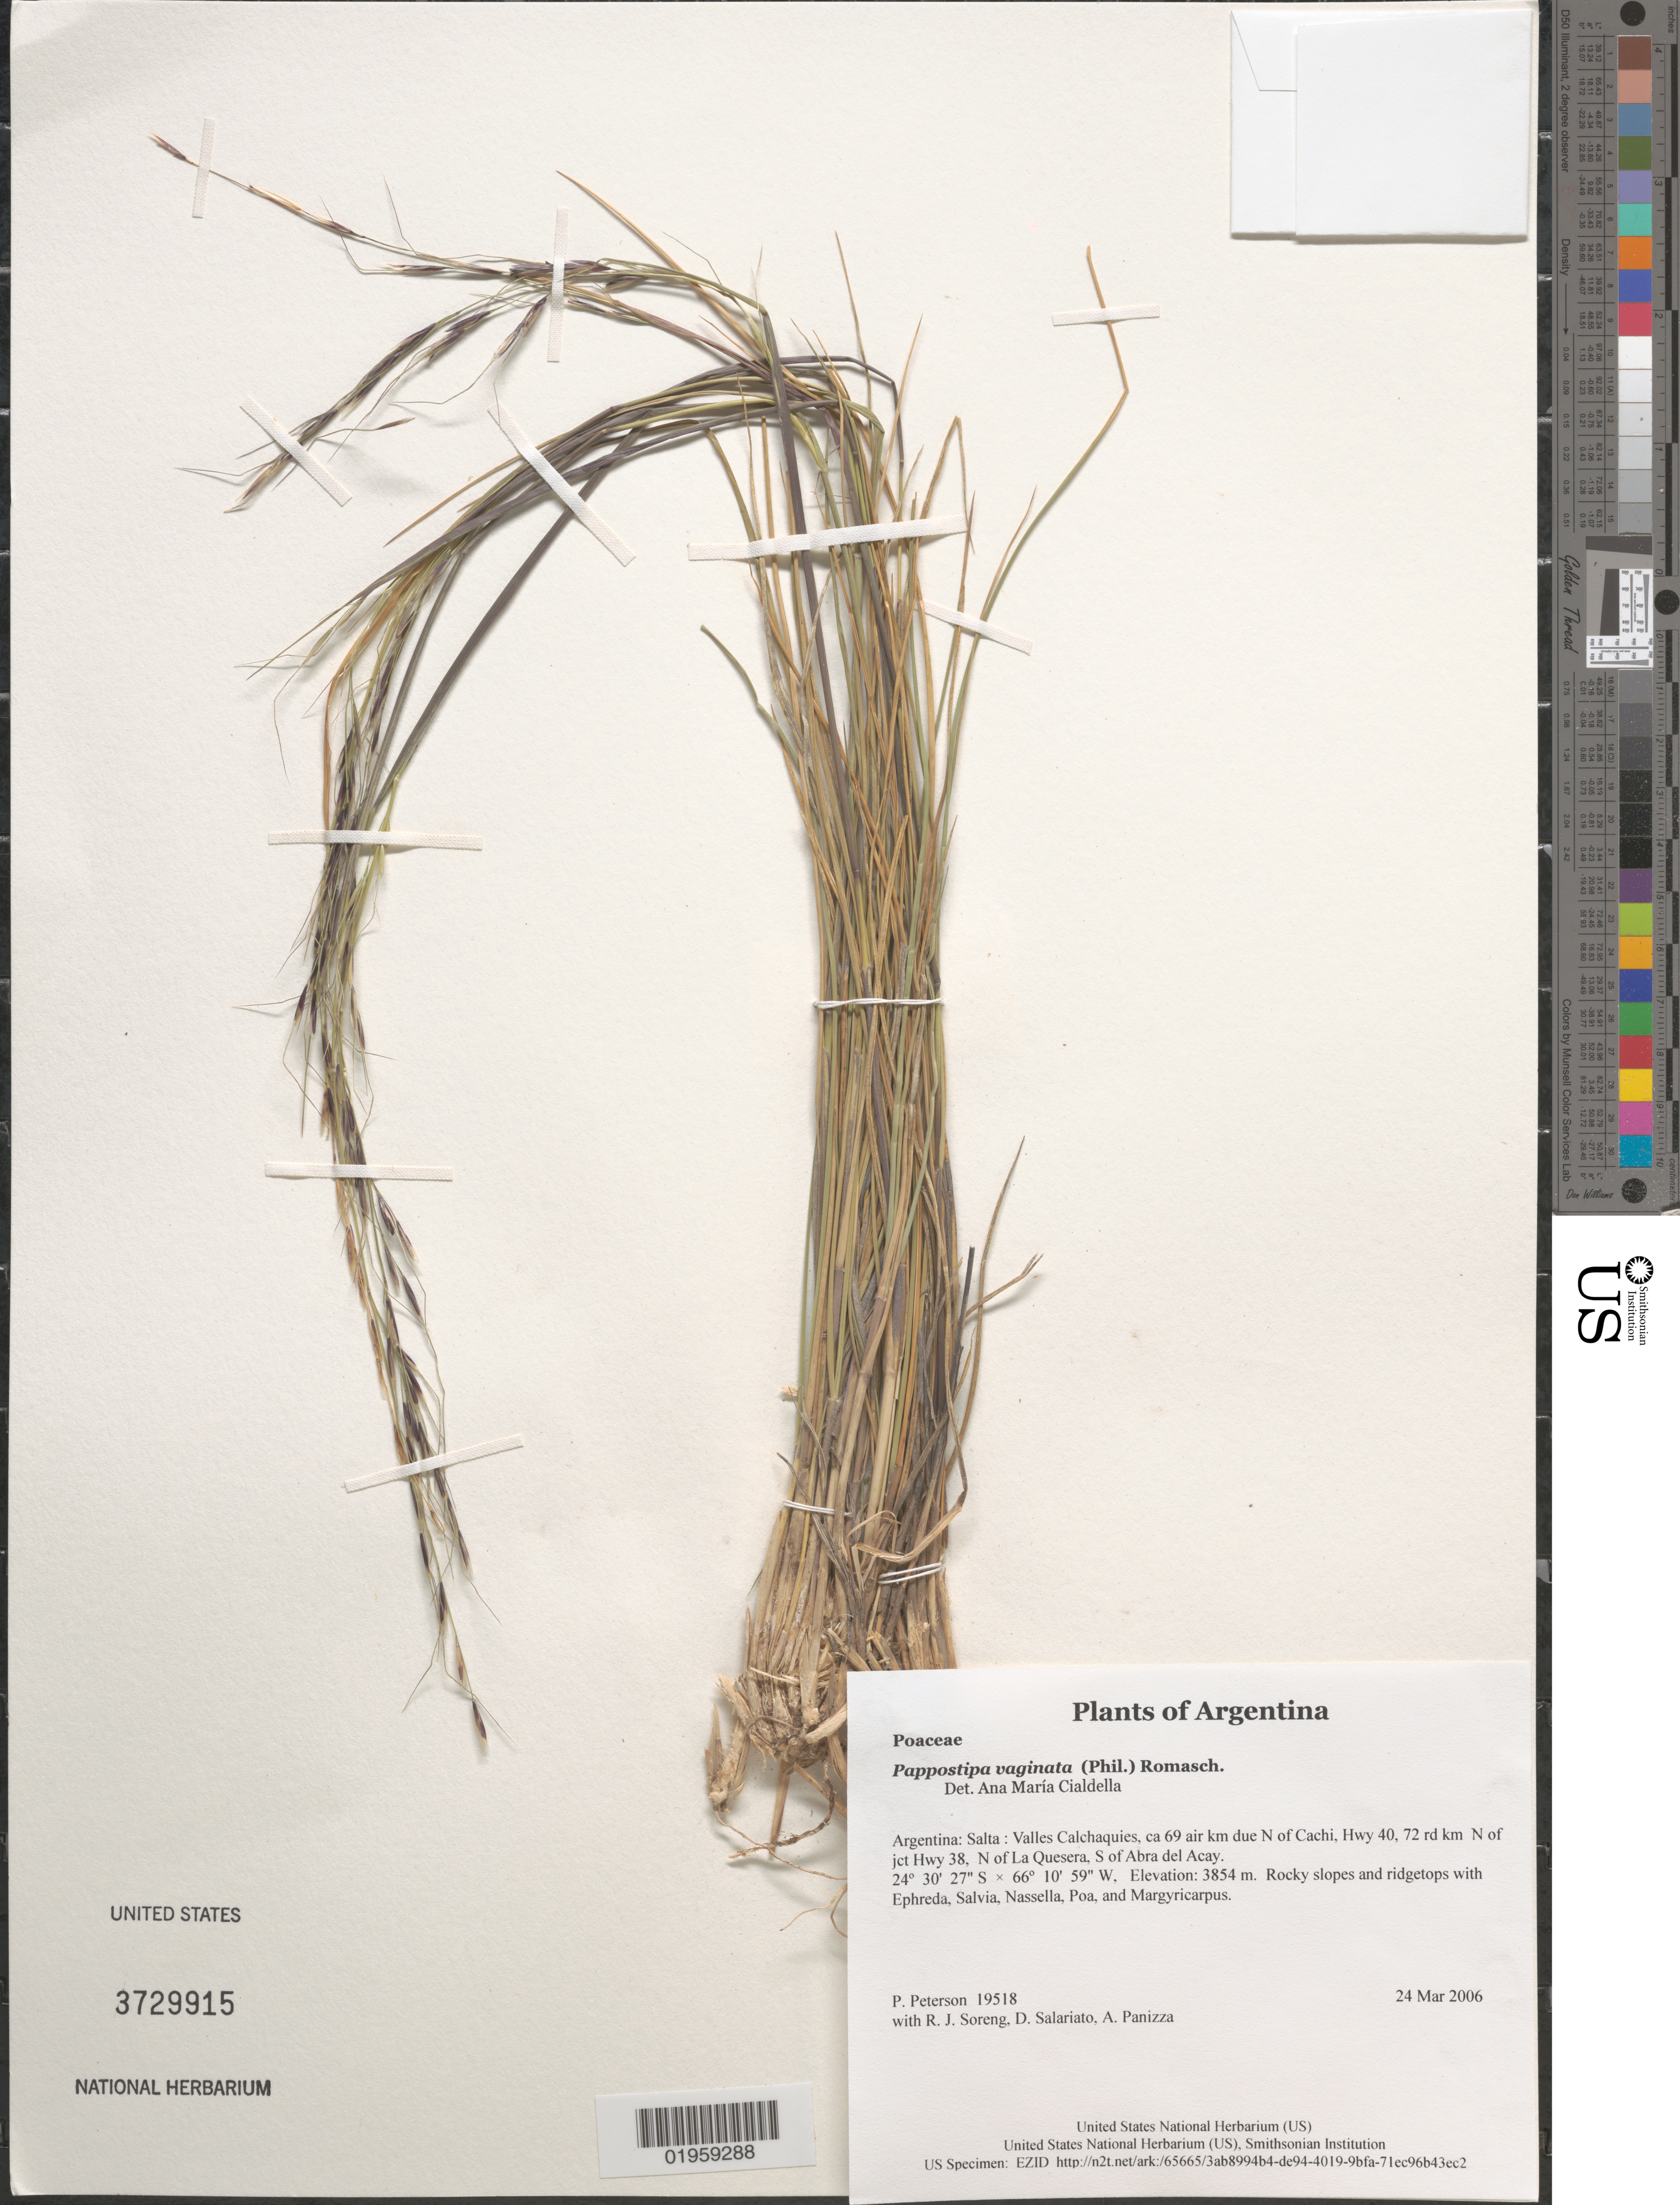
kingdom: Plantae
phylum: Tracheophyta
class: Liliopsida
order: Poales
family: Poaceae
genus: Pappostipa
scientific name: Pappostipa vaginata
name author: (Phil.) Romasch.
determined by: Cialdella, A. M.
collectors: P. M. Peterson, R. J. Soreng, D. Salariato & A. Panizza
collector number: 19518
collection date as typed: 24 Mar 2006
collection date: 2006-03-24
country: Argentina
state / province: Salta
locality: Valles Calchaquies, ca 69 air km due N of Cachi, Hwy 40, 72 rd km N of jct Hwy 38, N of La Quesera, S of Abra del Acay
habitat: Rocky slopes and ridgetops with Ephreda, Salvia, Nassella, Poa, and Margyricarpus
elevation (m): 3854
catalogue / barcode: US 3729915